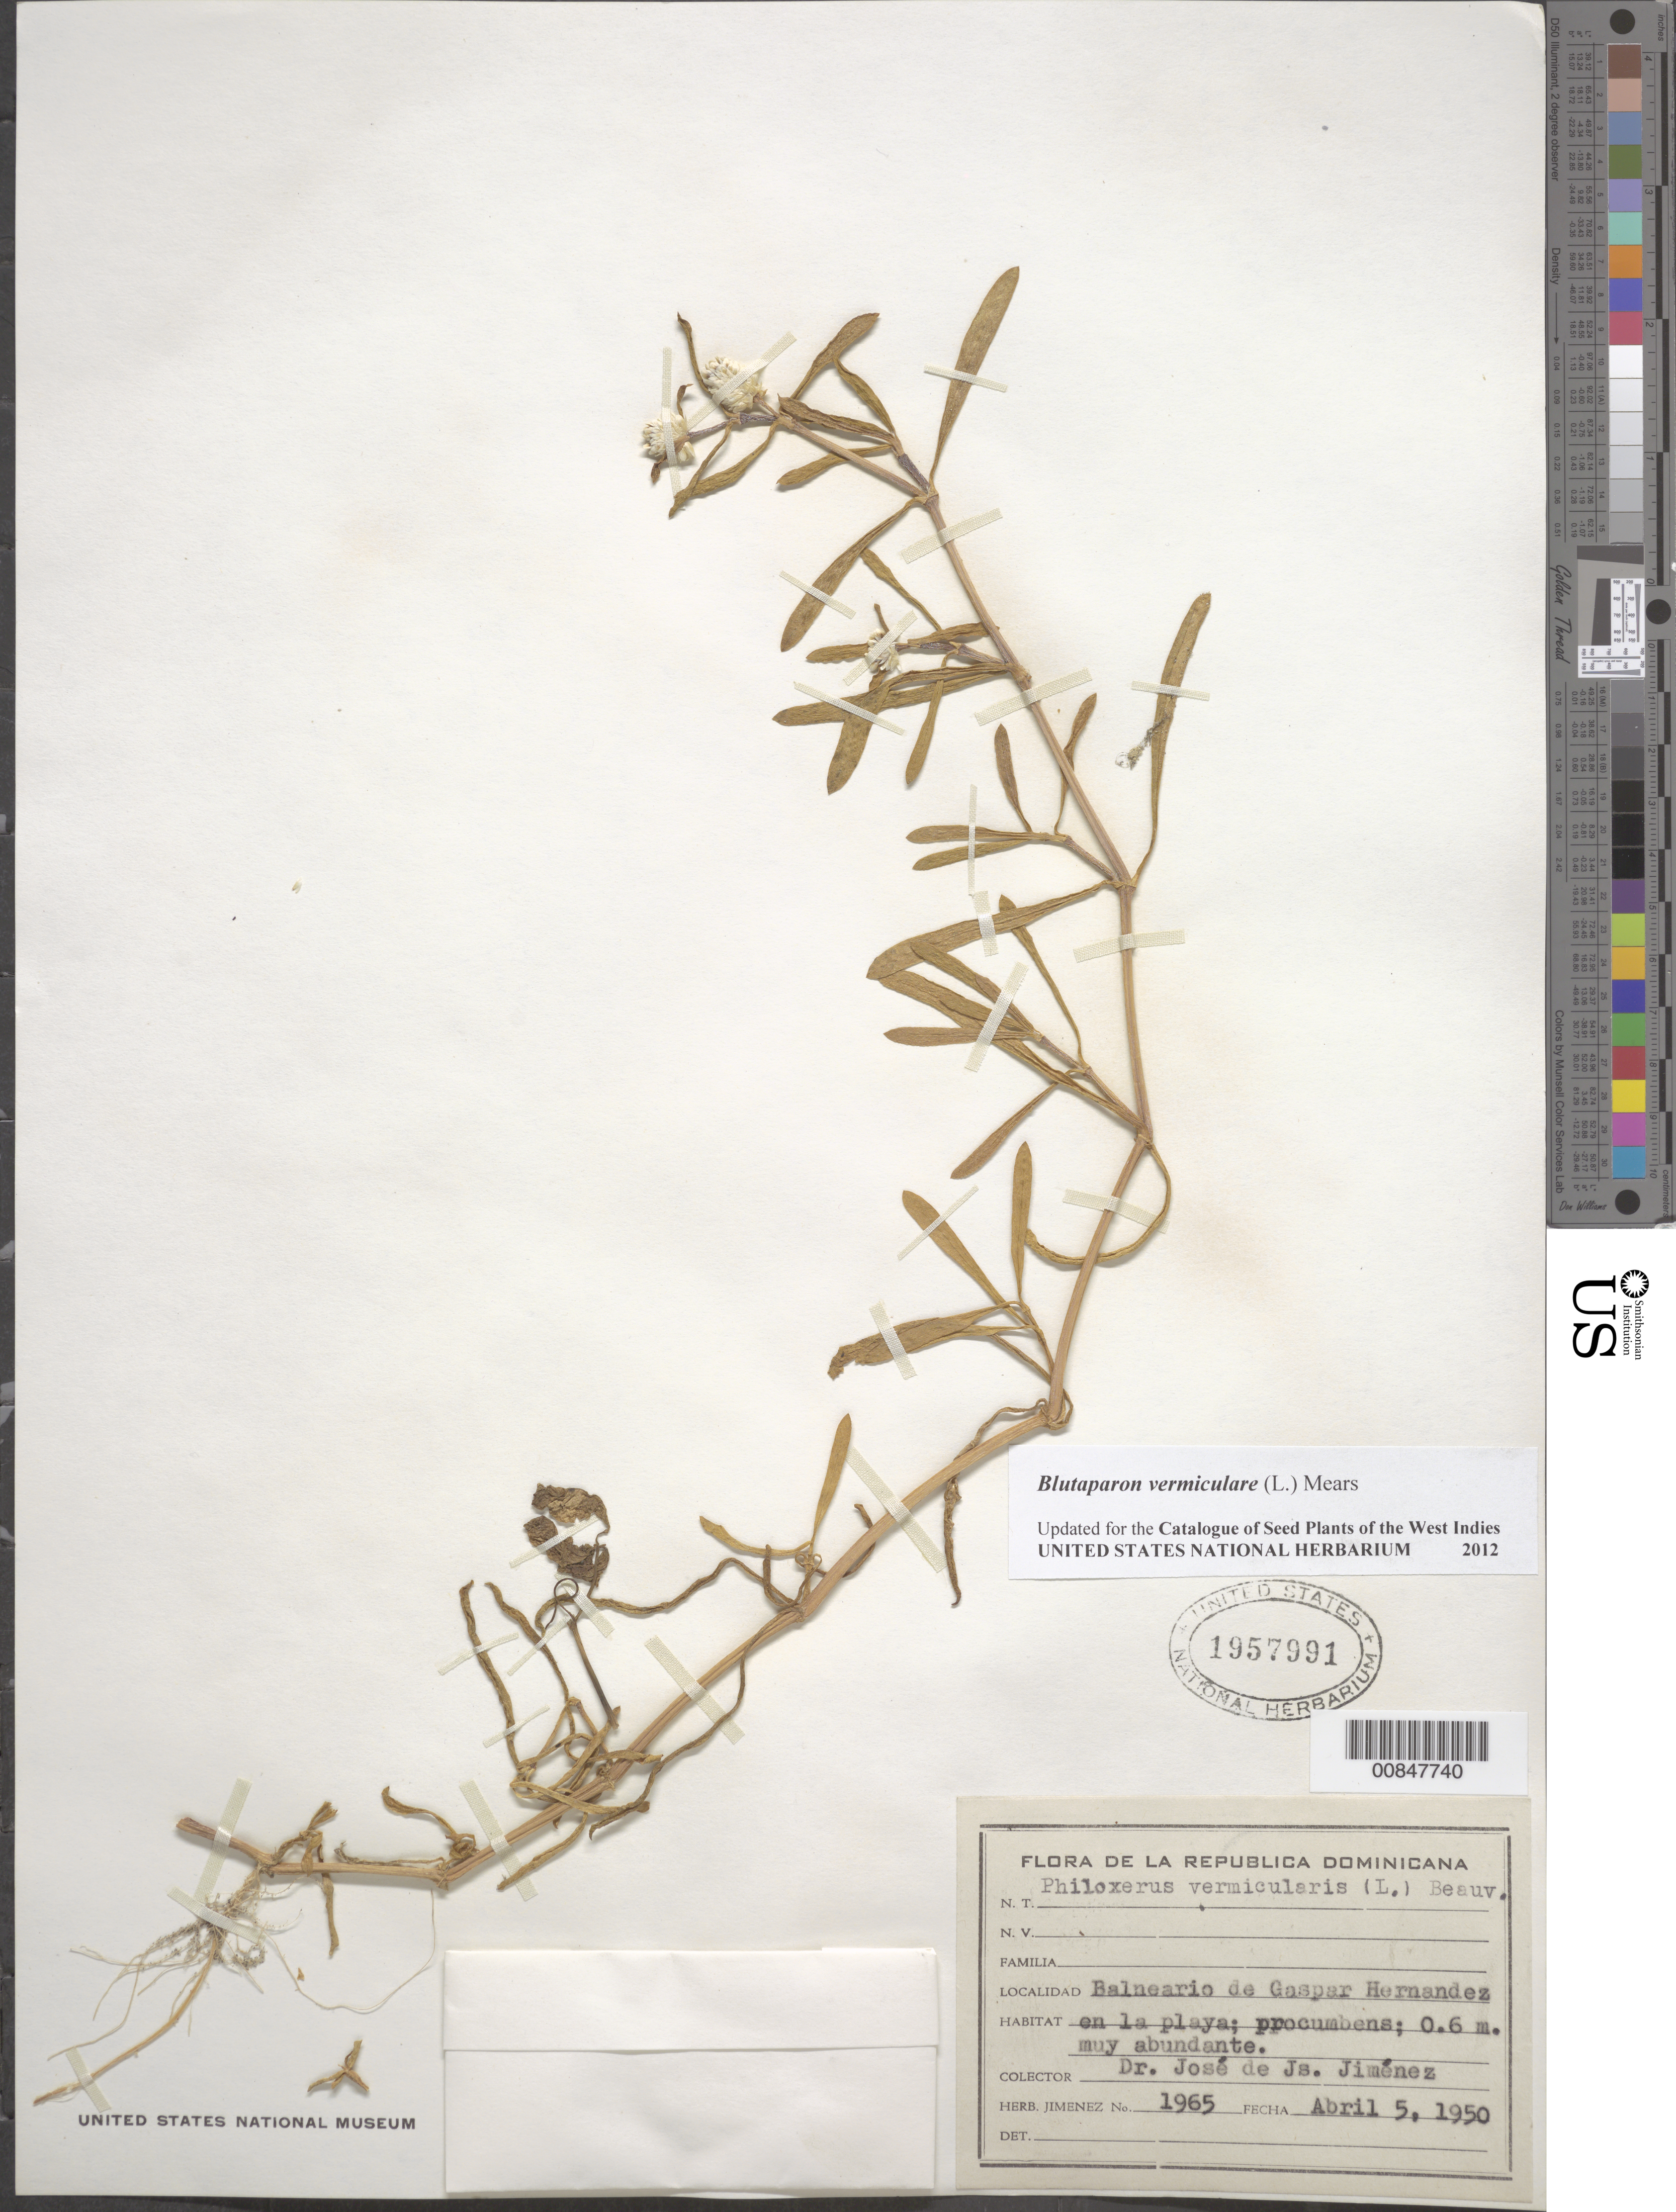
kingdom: Plantae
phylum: Tracheophyta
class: Magnoliopsida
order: Caryophyllales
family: Amaranthaceae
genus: Gomphrena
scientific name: Gomphrena vermicularis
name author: L.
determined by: Strong, Mark T., (BOT), Smithsonian Institution - National Museum of Natural History (UNITED STATES)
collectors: J. J. Jiménez Almonte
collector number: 1965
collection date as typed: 05 Apr 1950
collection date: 1950-04-05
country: Dominican Republic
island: Hispaniola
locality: Balneario de Gaspar Hernandez.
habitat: En la playa.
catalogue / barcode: US 1957991